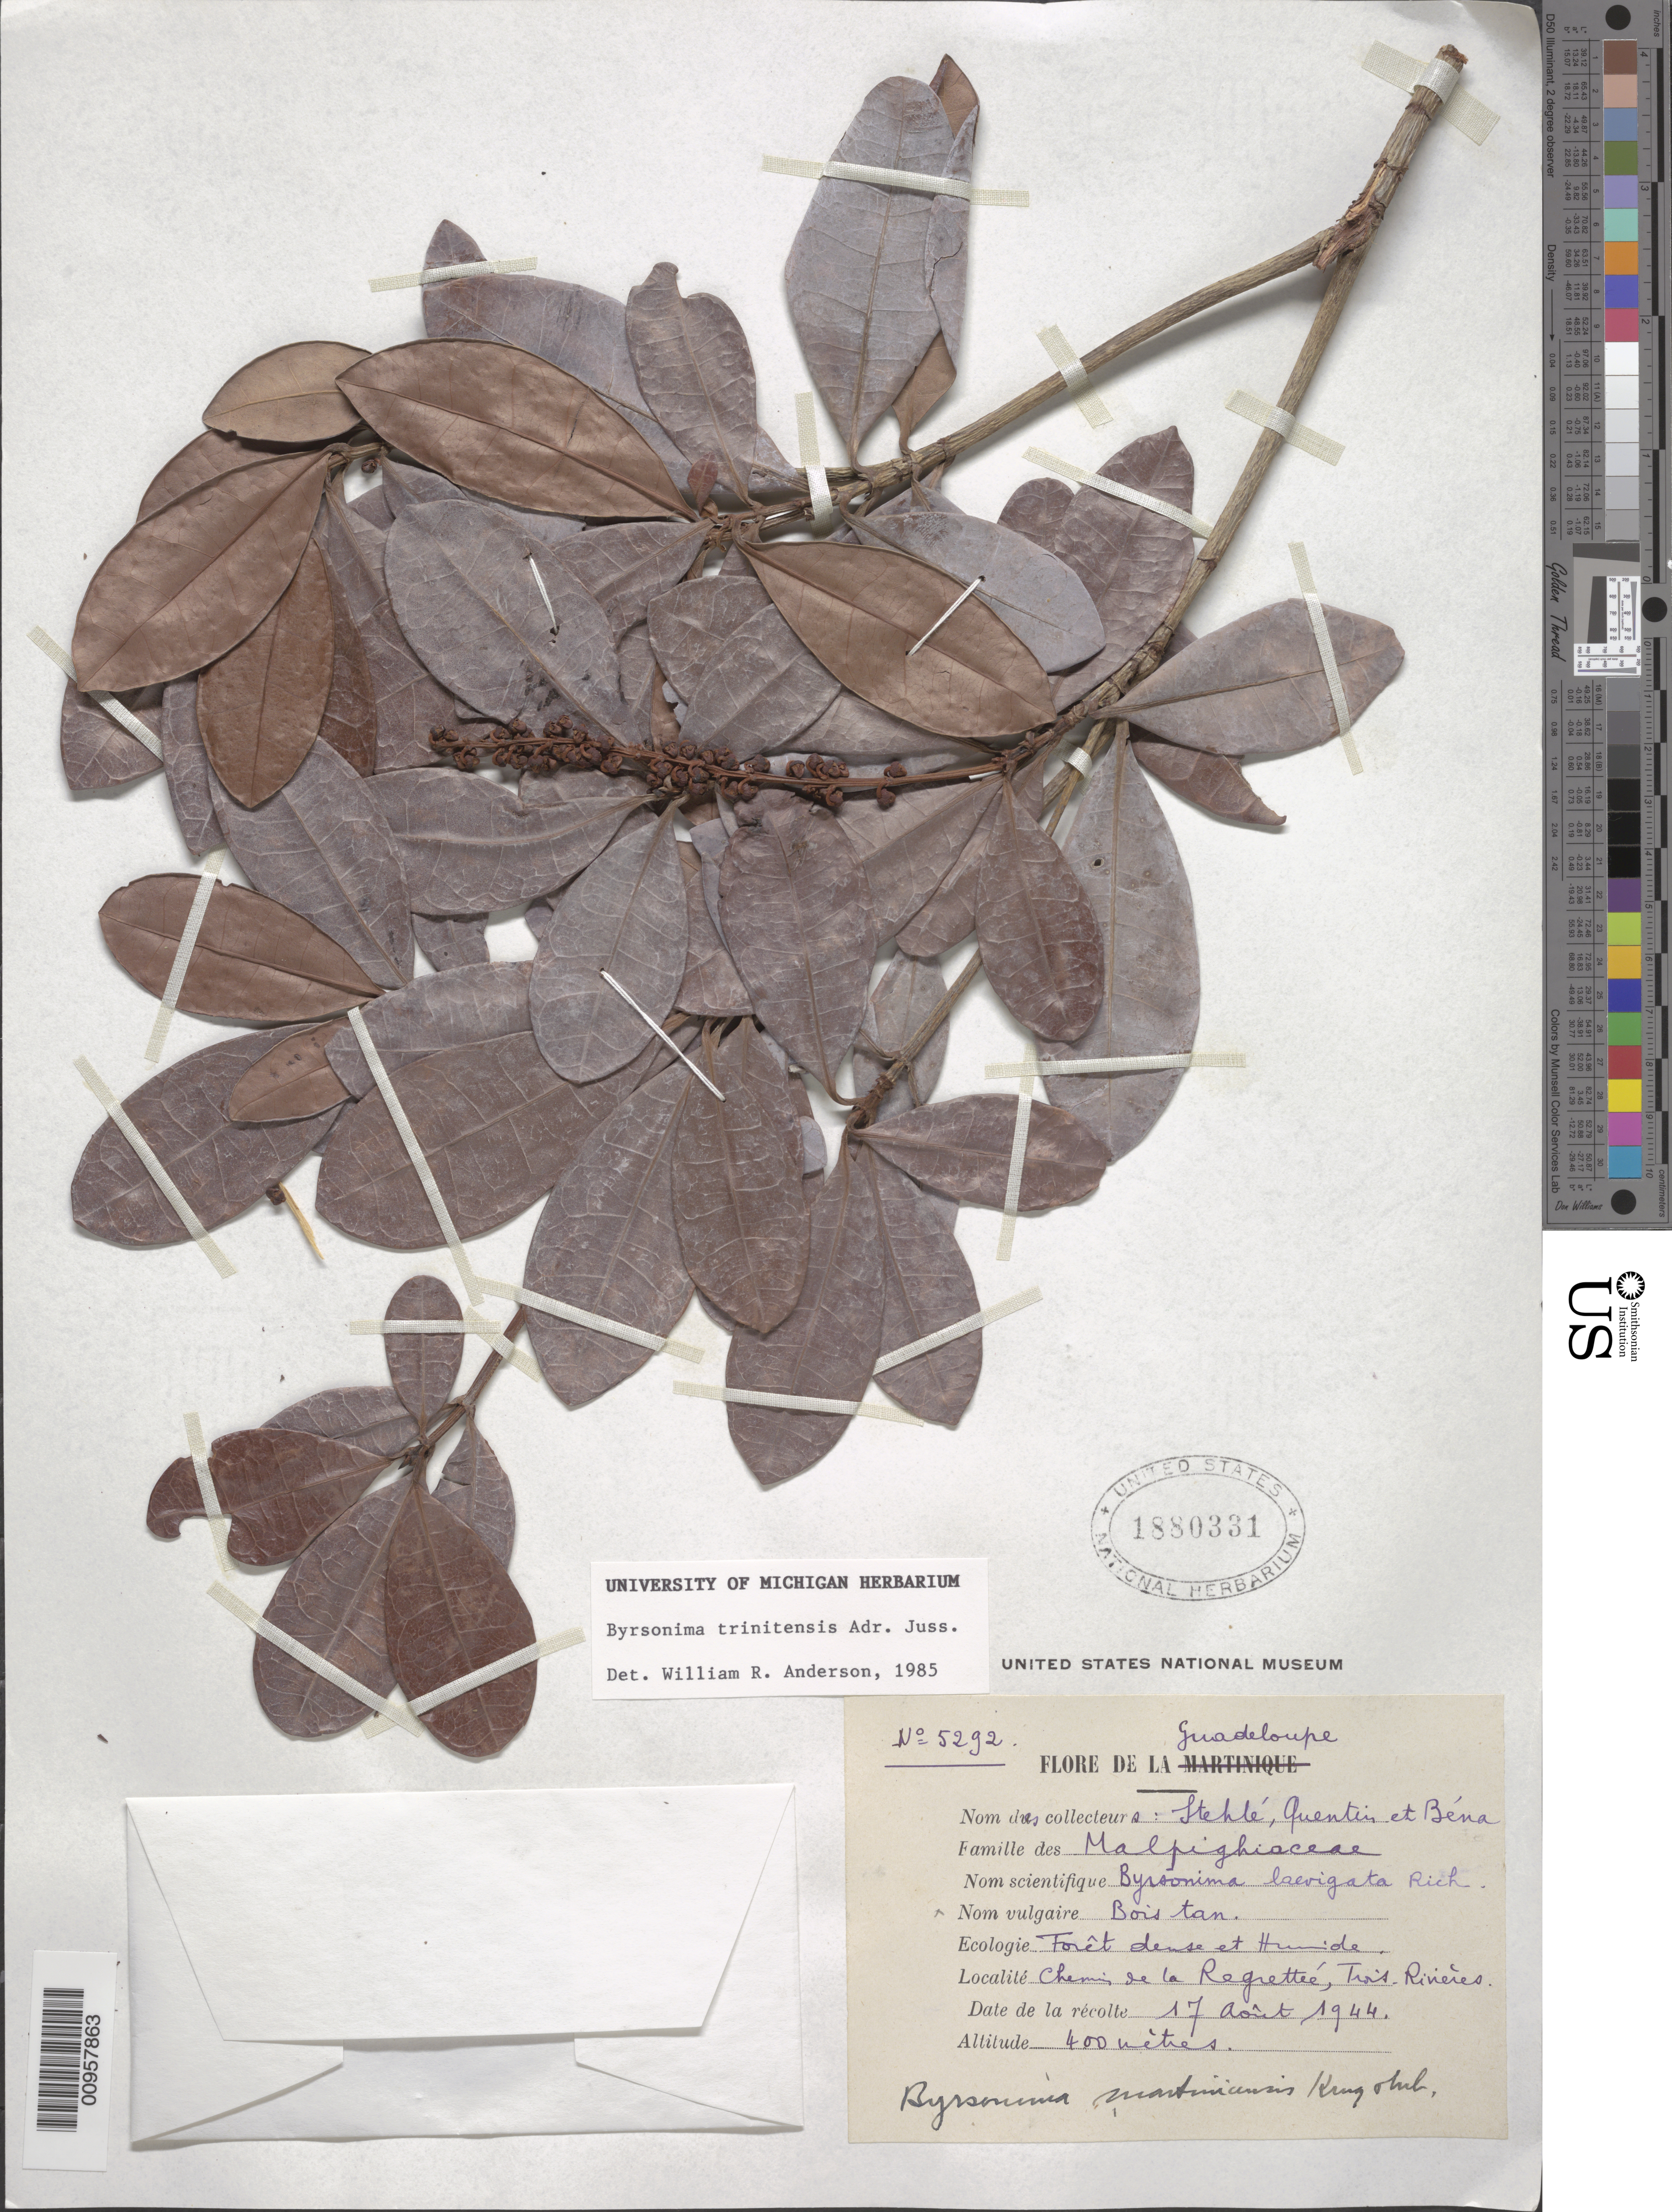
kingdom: Plantae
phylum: Tracheophyta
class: Magnoliopsida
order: Malpighiales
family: Malpighiaceae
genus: Byrsonima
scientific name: Byrsonima trinitensis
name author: A. Juss.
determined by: Anderson, W. R., (MICH), University of Michigan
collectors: H. Stehlé, R. Quentin & P. Bena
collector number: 5292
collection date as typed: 17 Aug 1944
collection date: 1944-08-17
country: Guadeloupe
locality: Chemin de la Regretteé, Trois Rivières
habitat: Forêt dense et humide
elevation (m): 400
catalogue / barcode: US 1880331